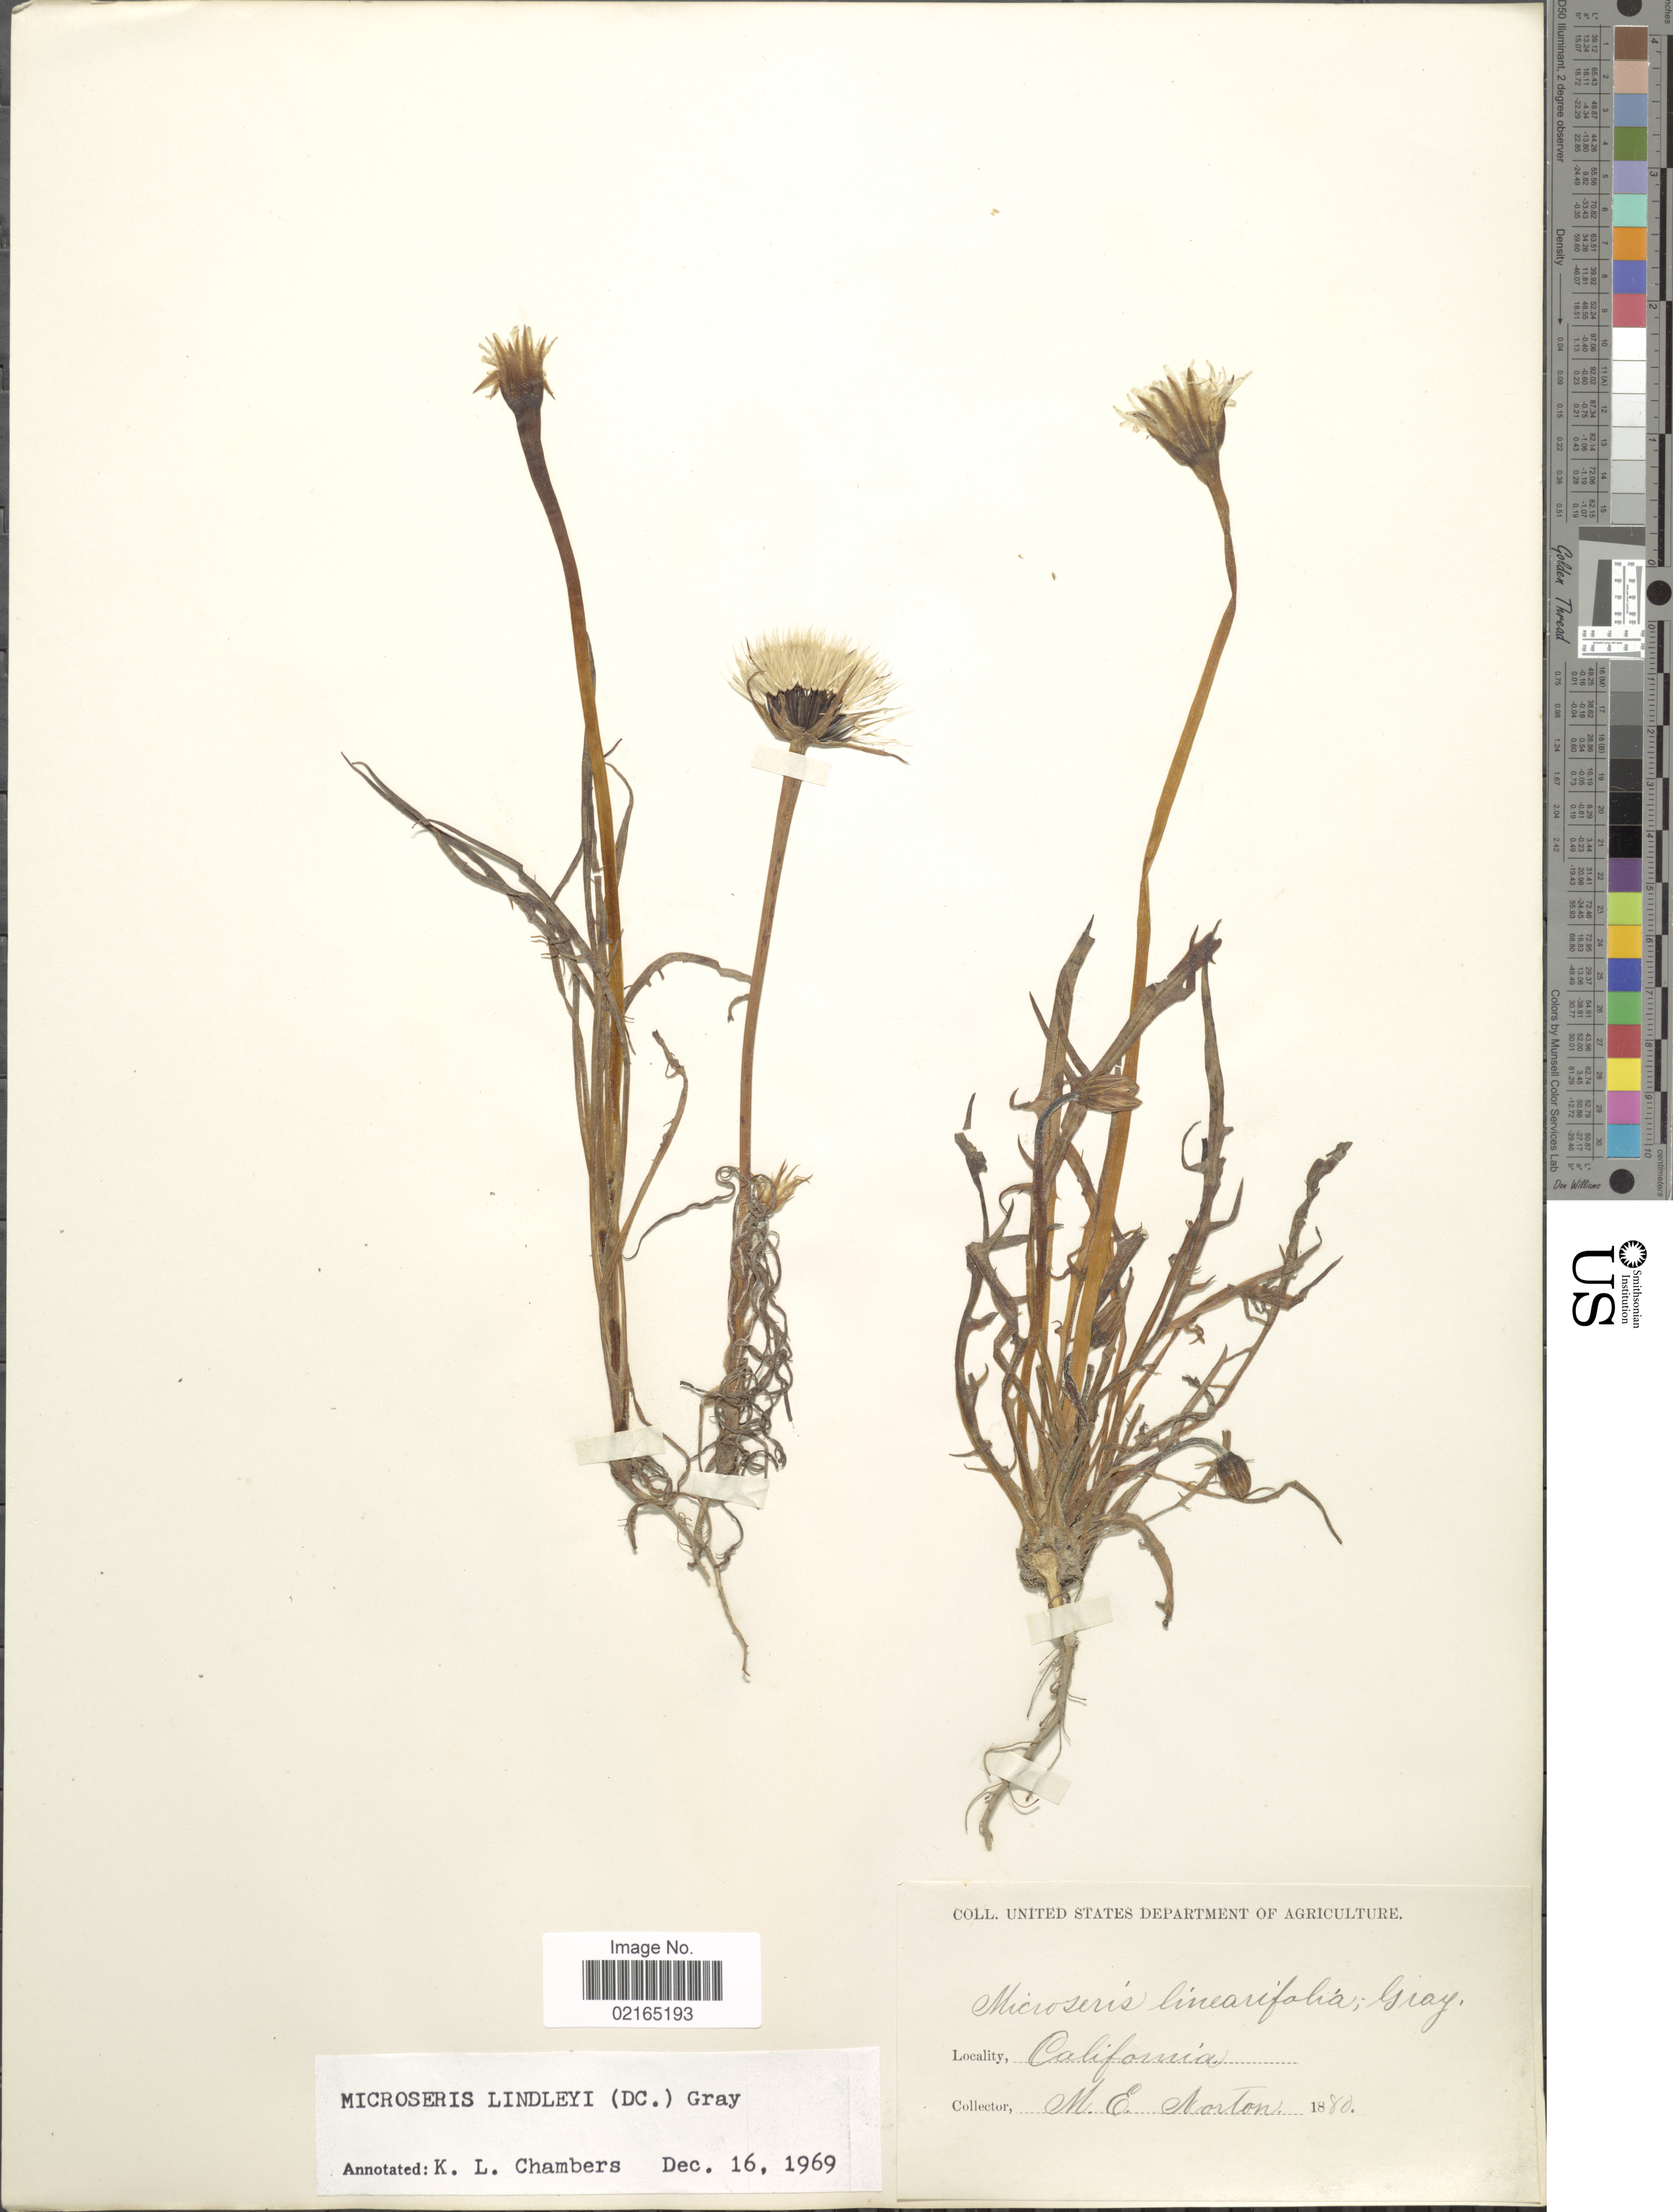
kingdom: Plantae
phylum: Tracheophyta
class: Magnoliopsida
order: Asterales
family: Asteraceae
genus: Uropappus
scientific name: Uropappus lindleyi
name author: (DC.) Nutt.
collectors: M. Norton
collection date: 1880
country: United States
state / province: California